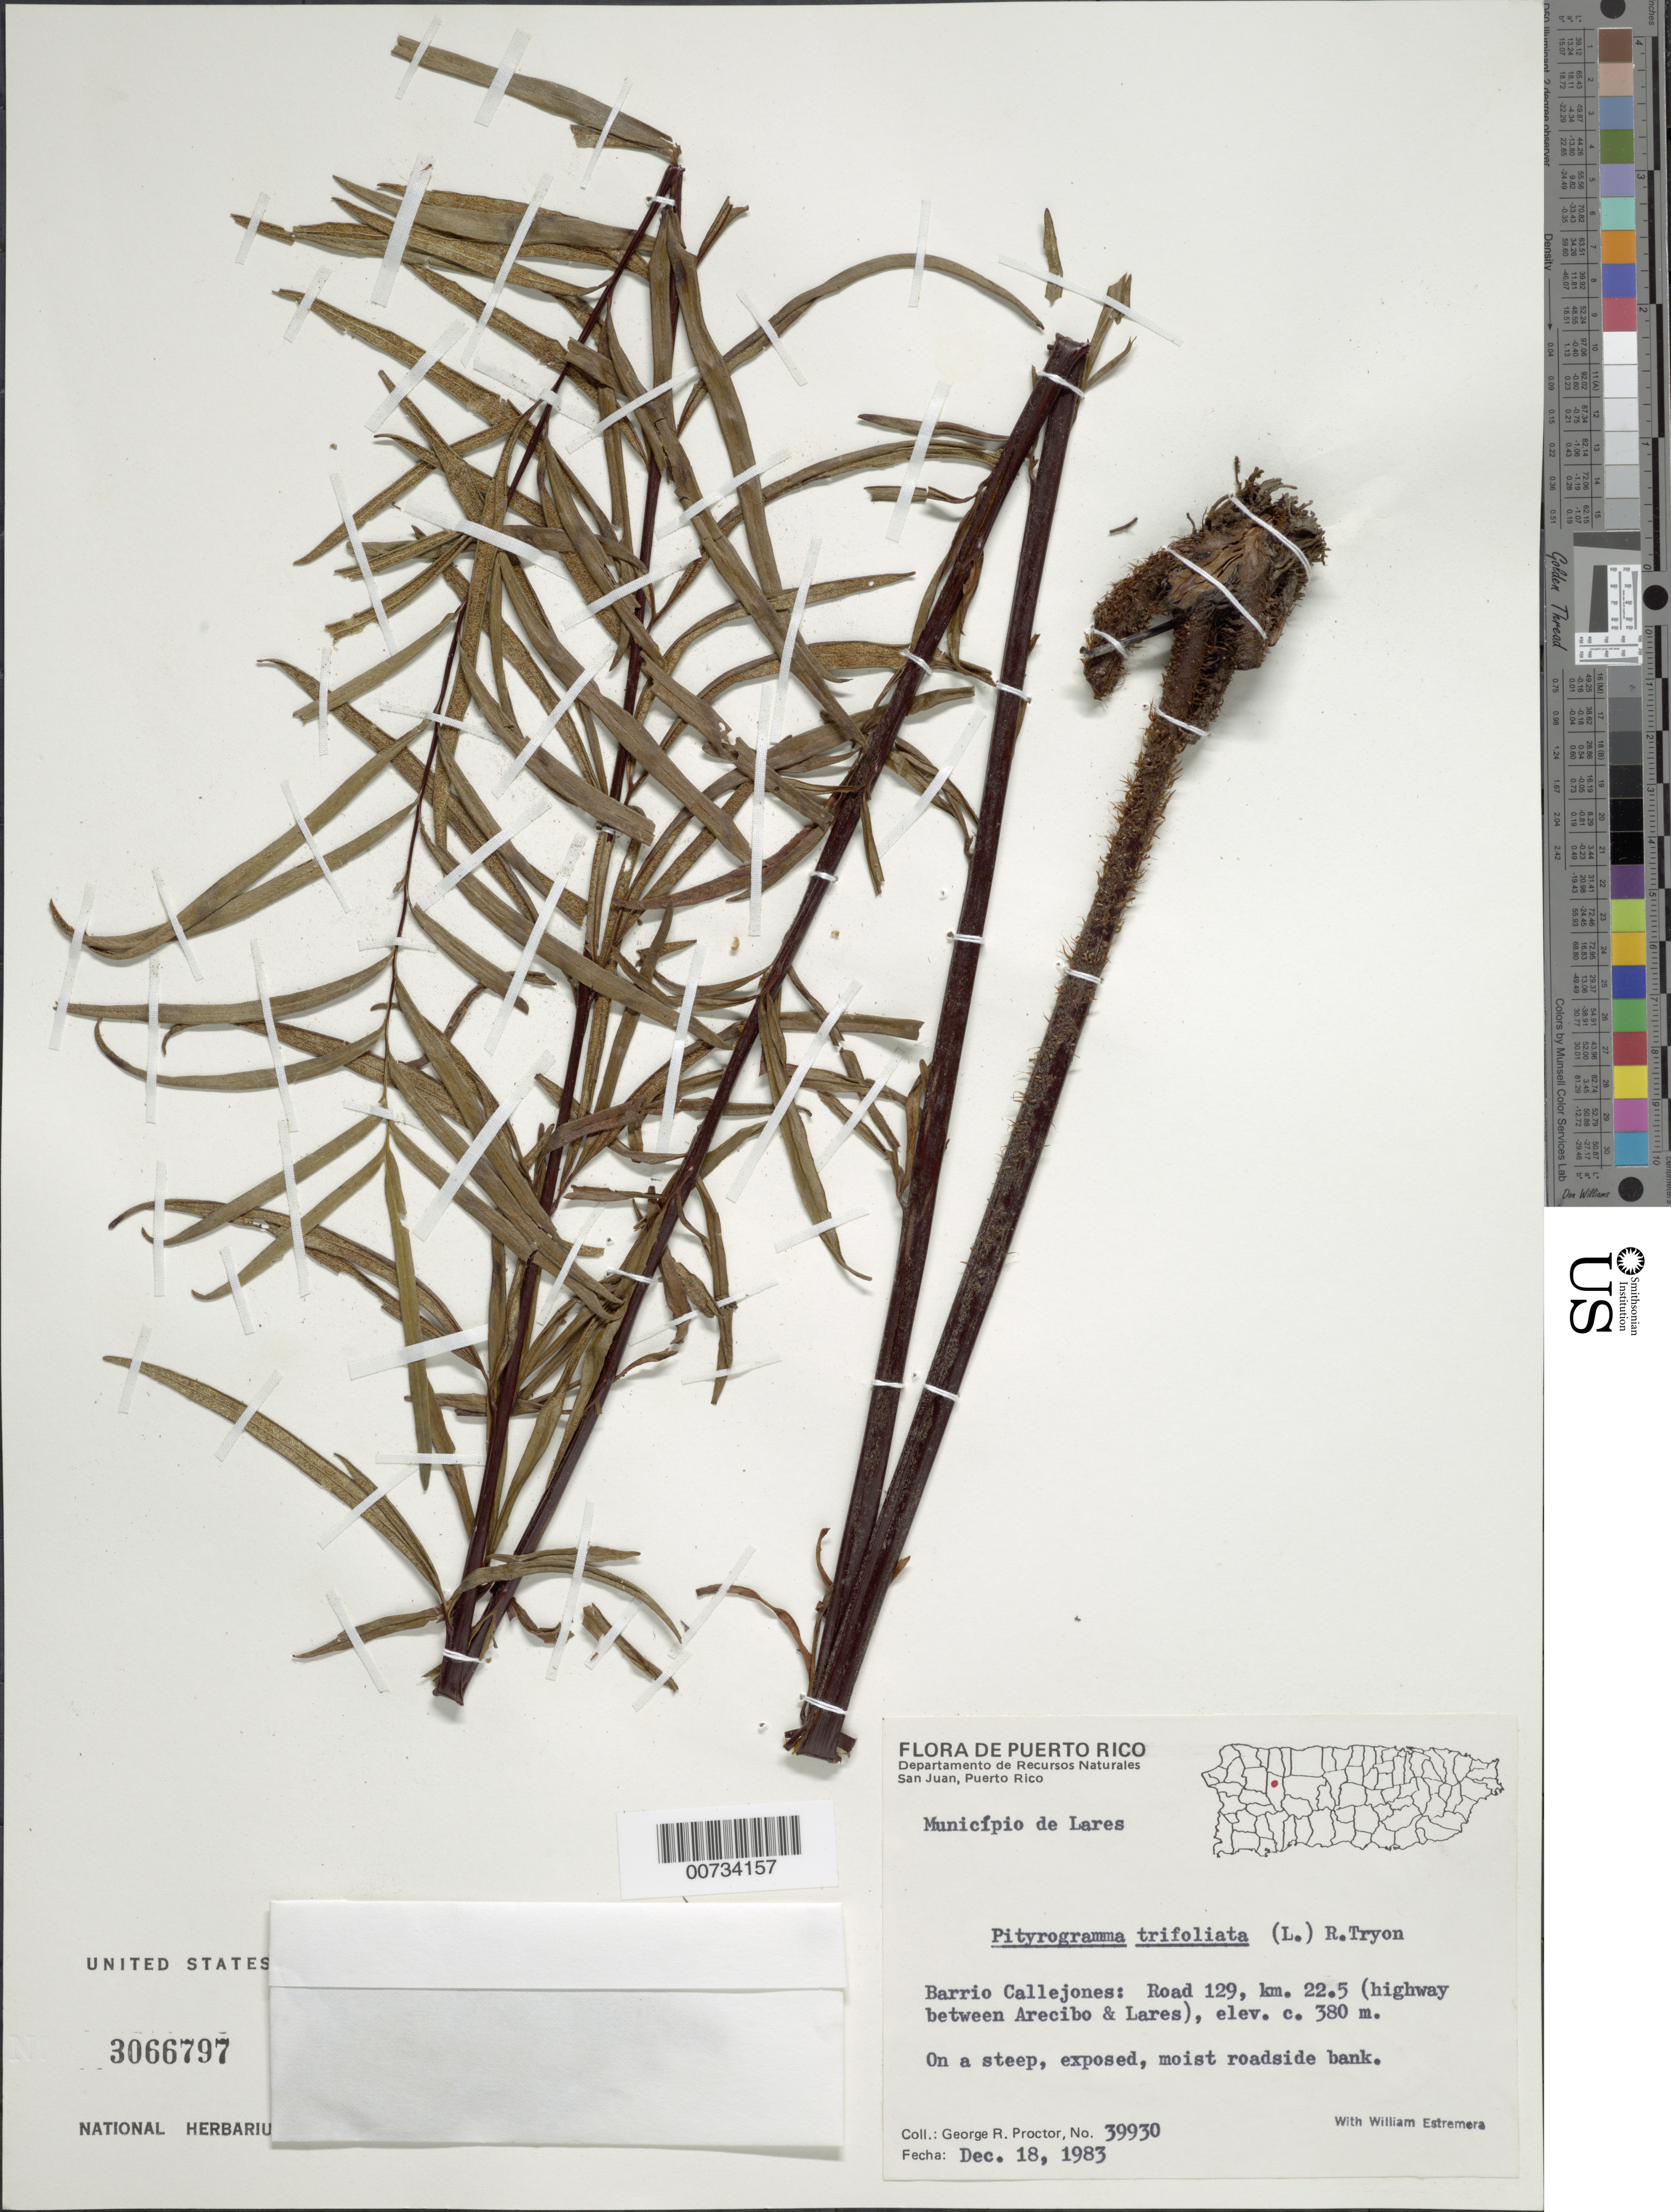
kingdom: Plantae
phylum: Tracheophyta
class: Polypodiopsida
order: Polypodiales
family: Pteridaceae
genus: Pityrogramma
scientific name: Pityrogramma trifoliata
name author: (L.) R.M. Tryon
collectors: G. R. Proctor & W. Estremera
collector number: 39930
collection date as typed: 18 Dec 1983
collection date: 1983-12-18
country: Puerto Rico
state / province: Lares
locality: Mun. Lares, Barrio Callejones: Road 129, km 22.5 (Hwy between Arecibo & Lares)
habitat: On a steep, exposed, moist roadside bank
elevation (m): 380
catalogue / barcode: US 3066797